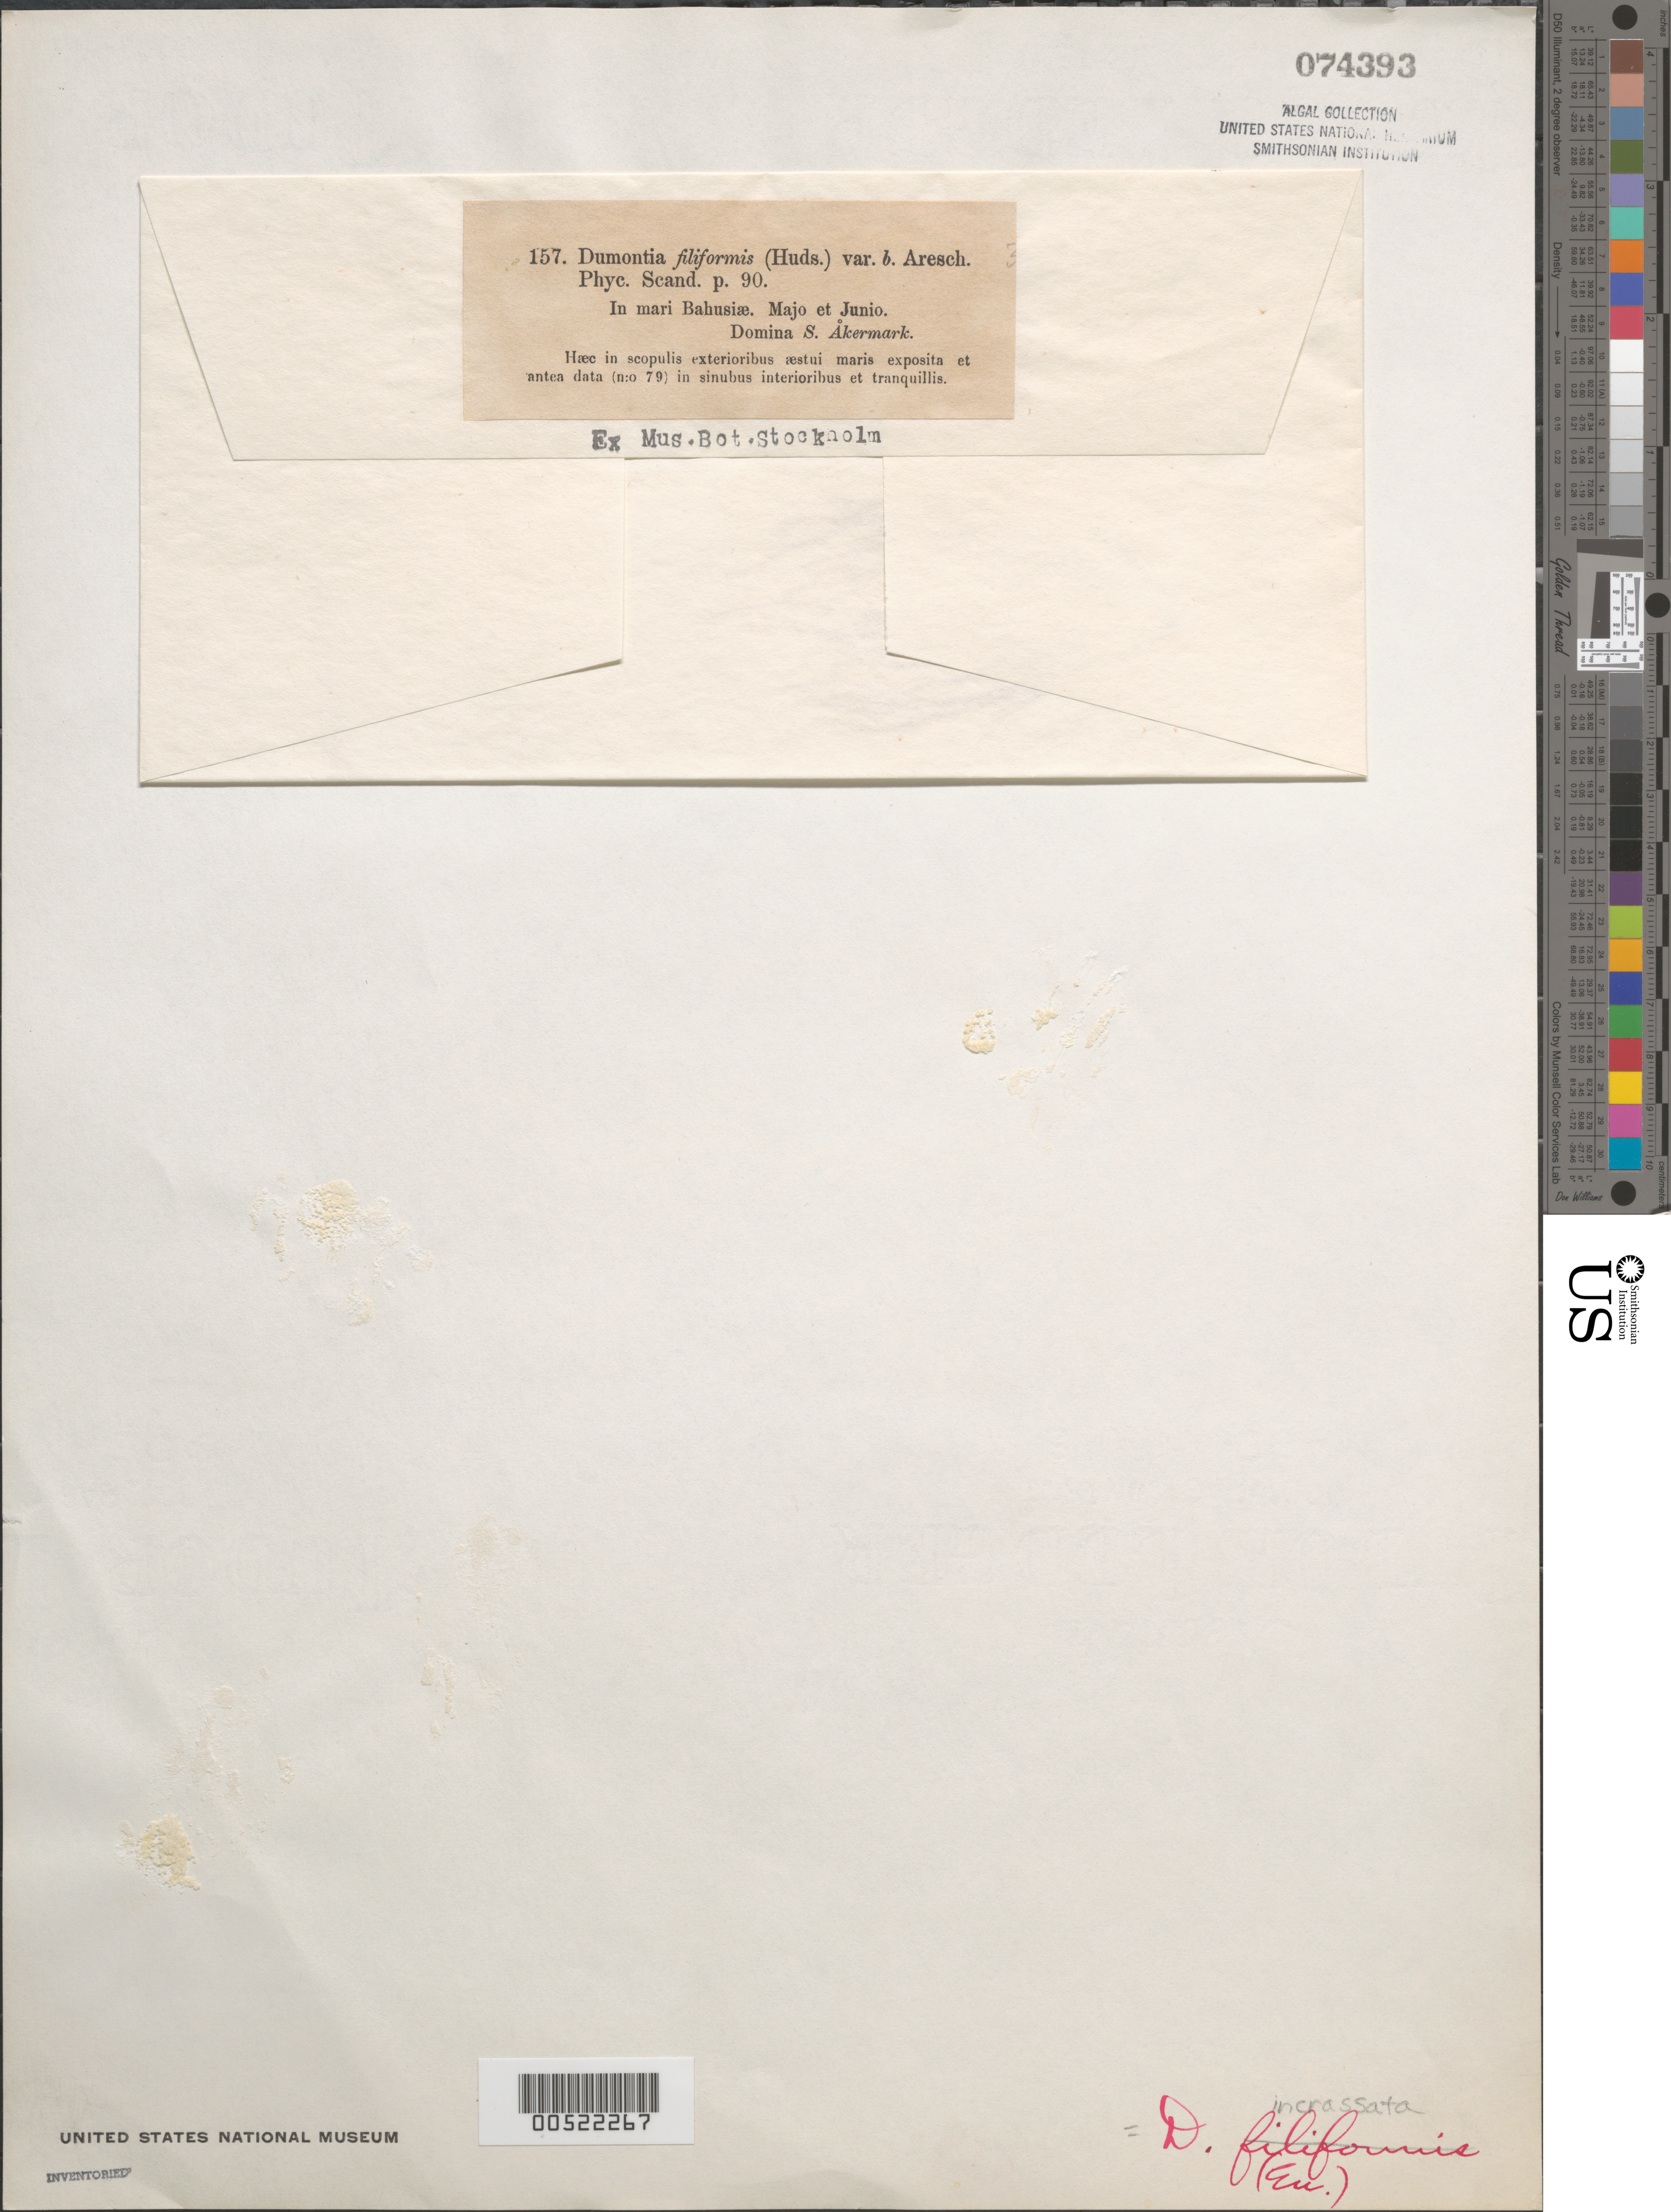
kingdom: Plantae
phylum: Rhodophyta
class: Florideophyceae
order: Gigartinales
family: Dumontiaceae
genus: Dumontia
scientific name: Dumontia contorta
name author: (S.G. Gmel.) Rupr.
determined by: Algae name updating Project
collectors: S. Akermark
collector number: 157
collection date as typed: May ---- AND -- Jun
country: Sweden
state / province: Västra Götaland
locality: Bohus bay (mari bahusiae)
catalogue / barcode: US 74393